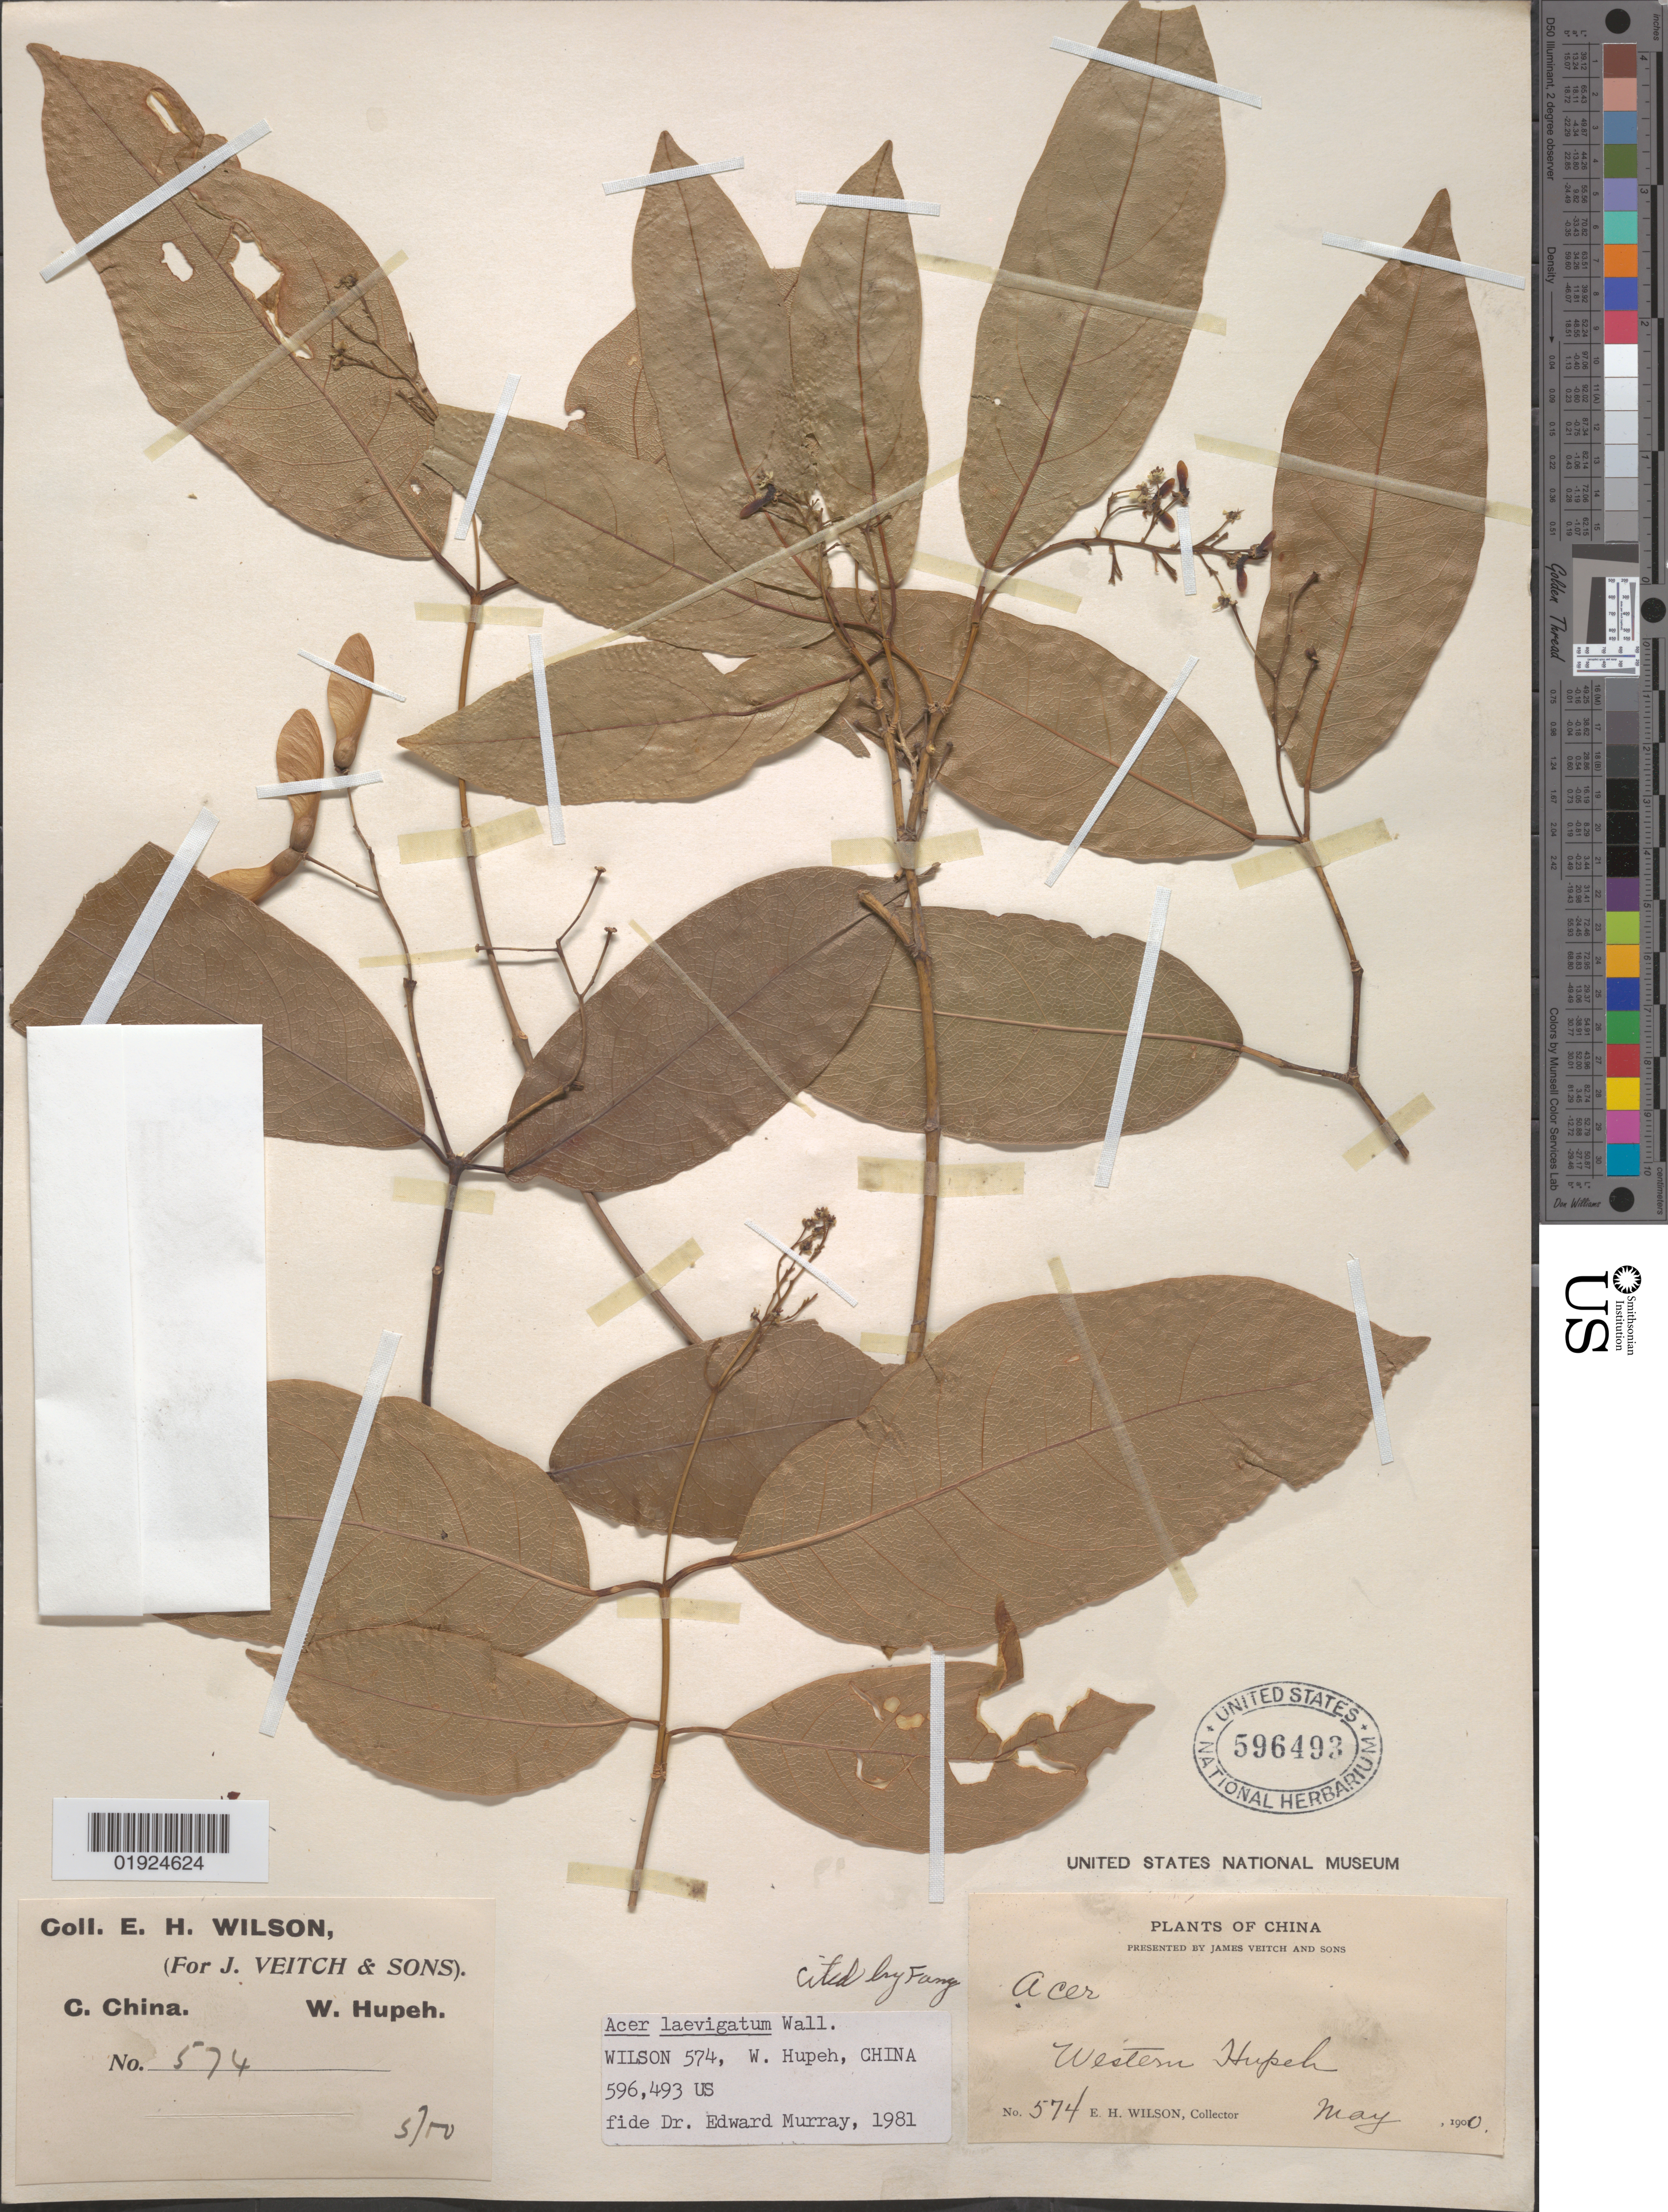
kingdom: Plantae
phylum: Tracheophyta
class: Magnoliopsida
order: Sapindales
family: Sapindaceae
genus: Acer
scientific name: Acer laevigatum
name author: Wall.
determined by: Murray, Edward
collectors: E. H. Wilson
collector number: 574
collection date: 1900-05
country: China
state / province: Hubei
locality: Western Hupeh [Hubei]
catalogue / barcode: US 596493